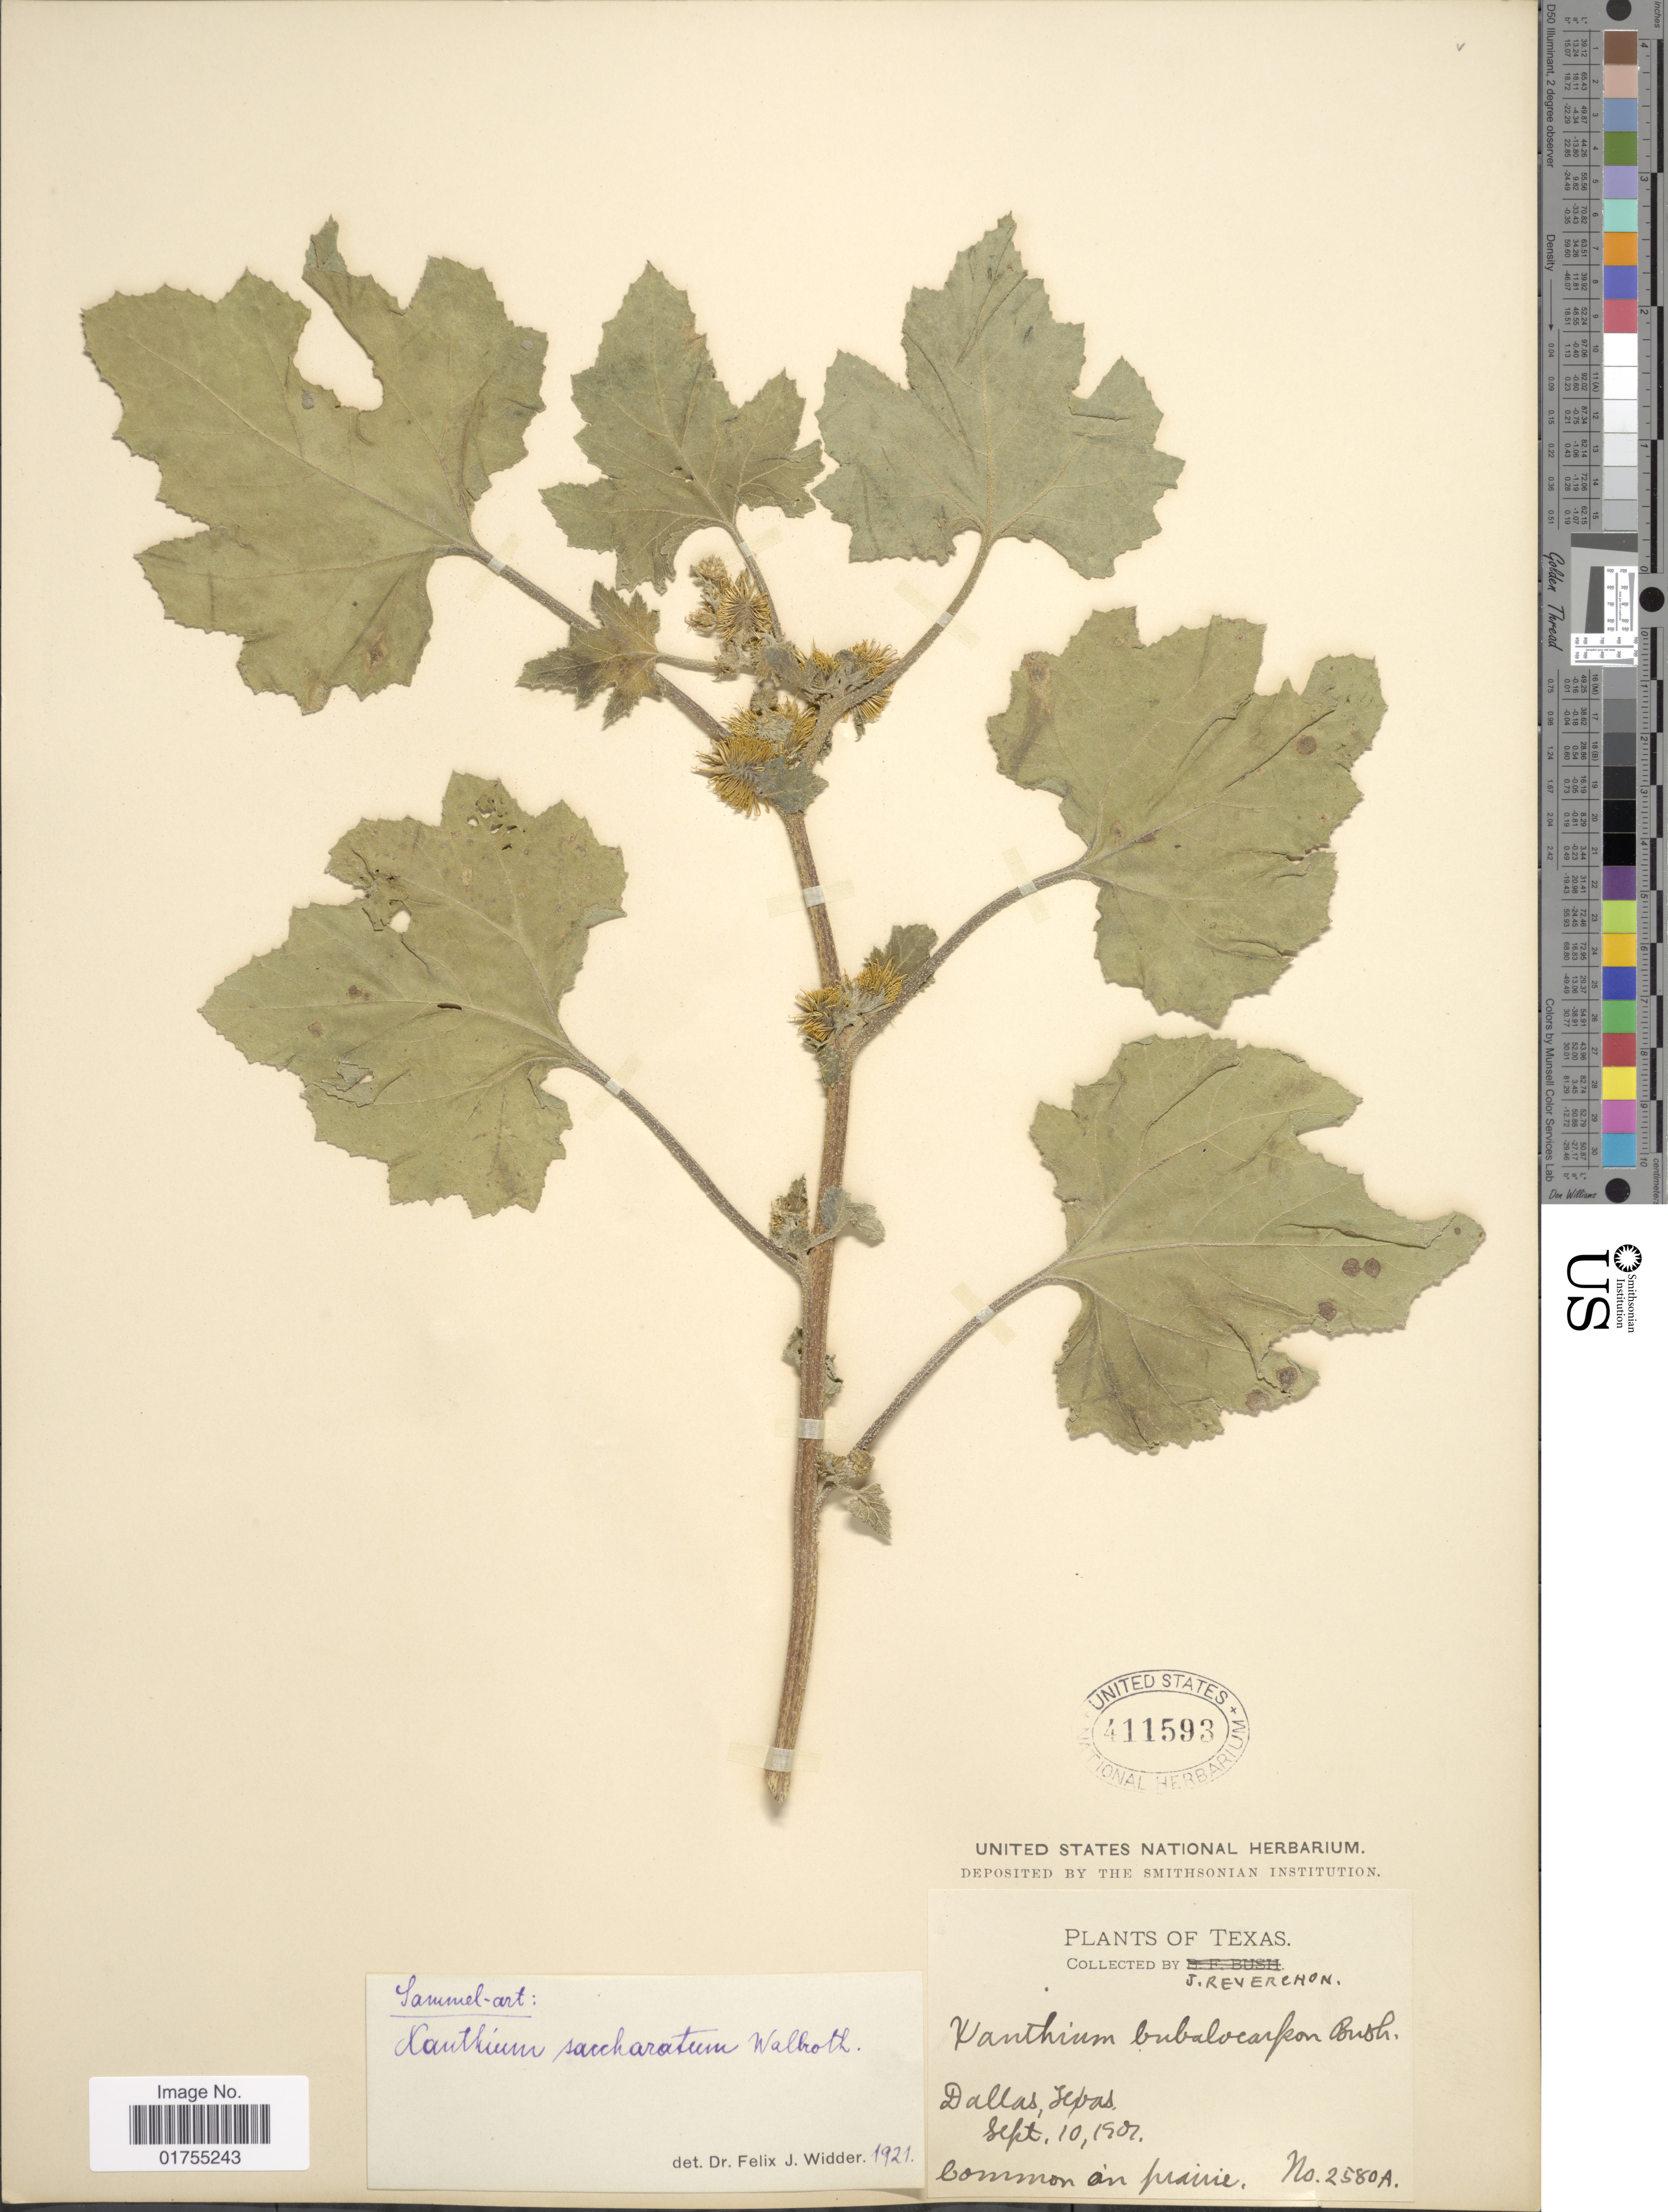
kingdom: Plantae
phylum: Tracheophyta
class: Magnoliopsida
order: Asterales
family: Asteraceae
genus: Xanthium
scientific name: Xanthium strumarium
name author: L.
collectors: J. Reverchon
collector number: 2580A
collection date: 1901-09-10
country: United States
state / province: Texas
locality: Dallas, Texas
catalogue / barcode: US 411593